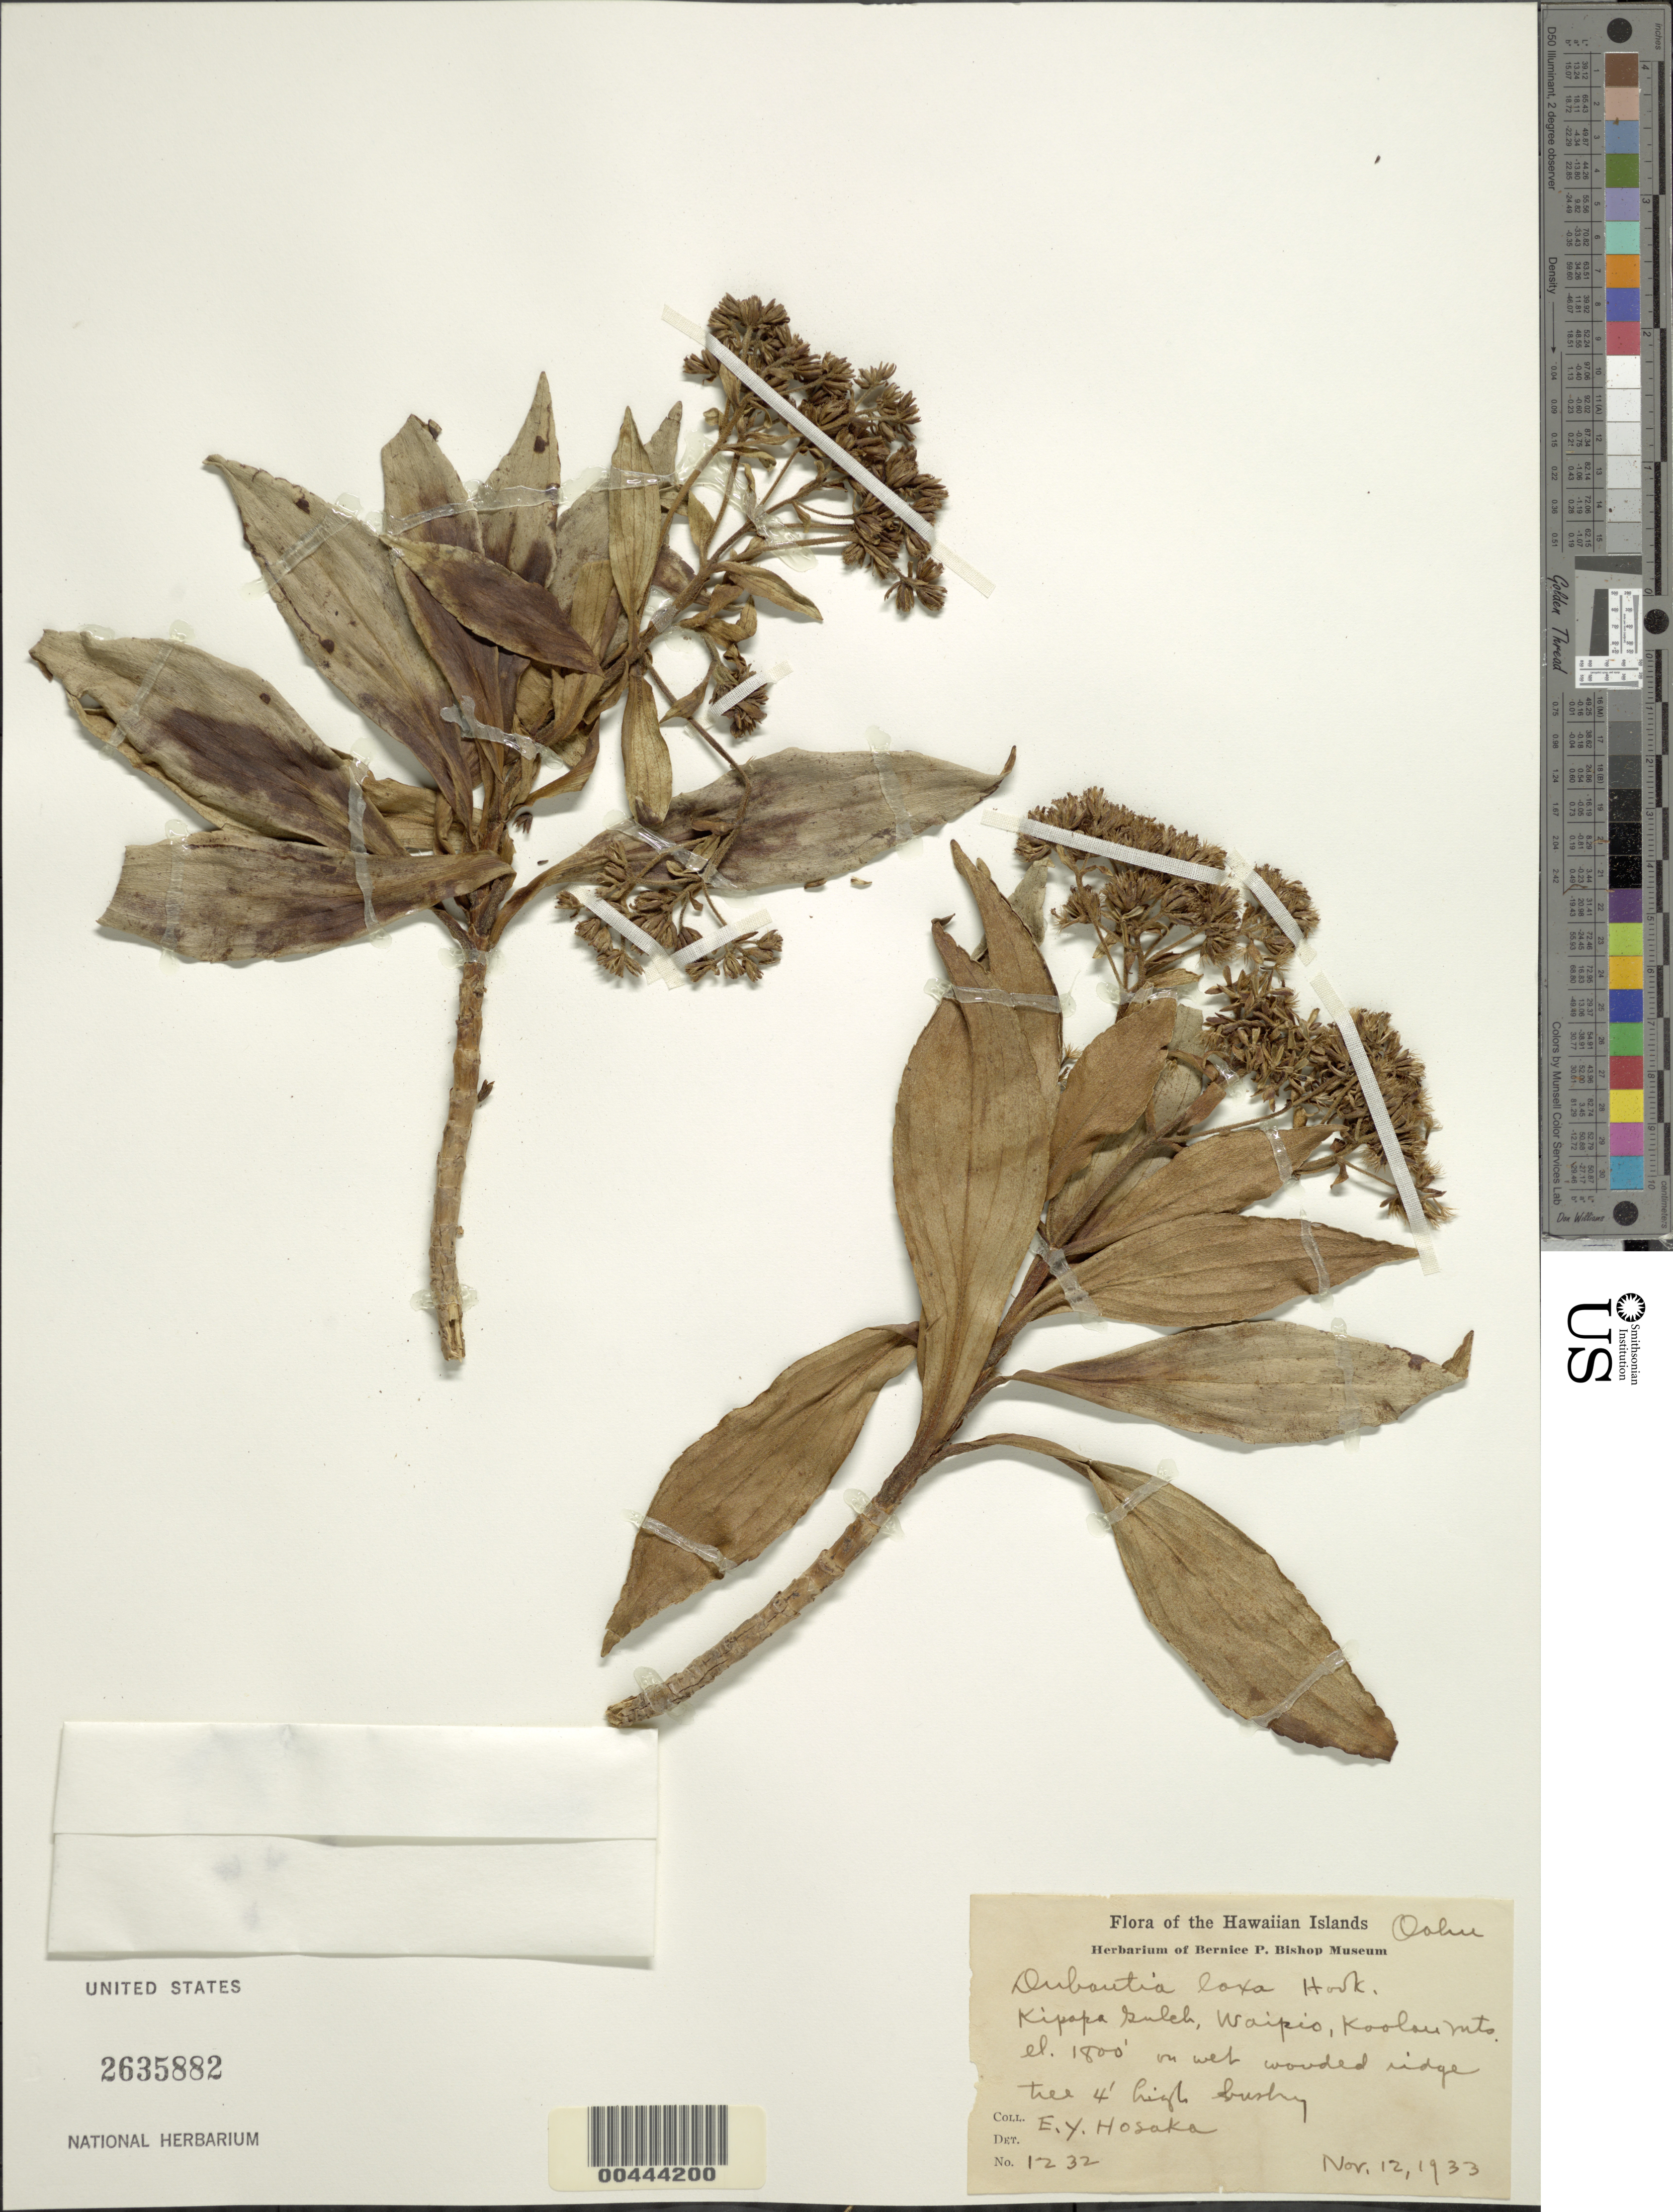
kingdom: Plantae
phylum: Tracheophyta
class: Magnoliopsida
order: Asterales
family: Asteraceae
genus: Dubautia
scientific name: Dubautia laxa subsp. pseudoplantaginea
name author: (Skottsb.) G.D. Carr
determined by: Wagner, W. L., (BOT), Smithsonian Institution - National Museum of Natural History (UNITED STATES)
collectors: E. Y. Hosaka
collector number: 1232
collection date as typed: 12 Nov 1933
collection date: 1933-11-12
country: United States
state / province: Hawaii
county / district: Honolulu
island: Oahu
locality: Kipapa Gulch, Waipio, Koolau Mountains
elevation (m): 549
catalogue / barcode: US 2635882